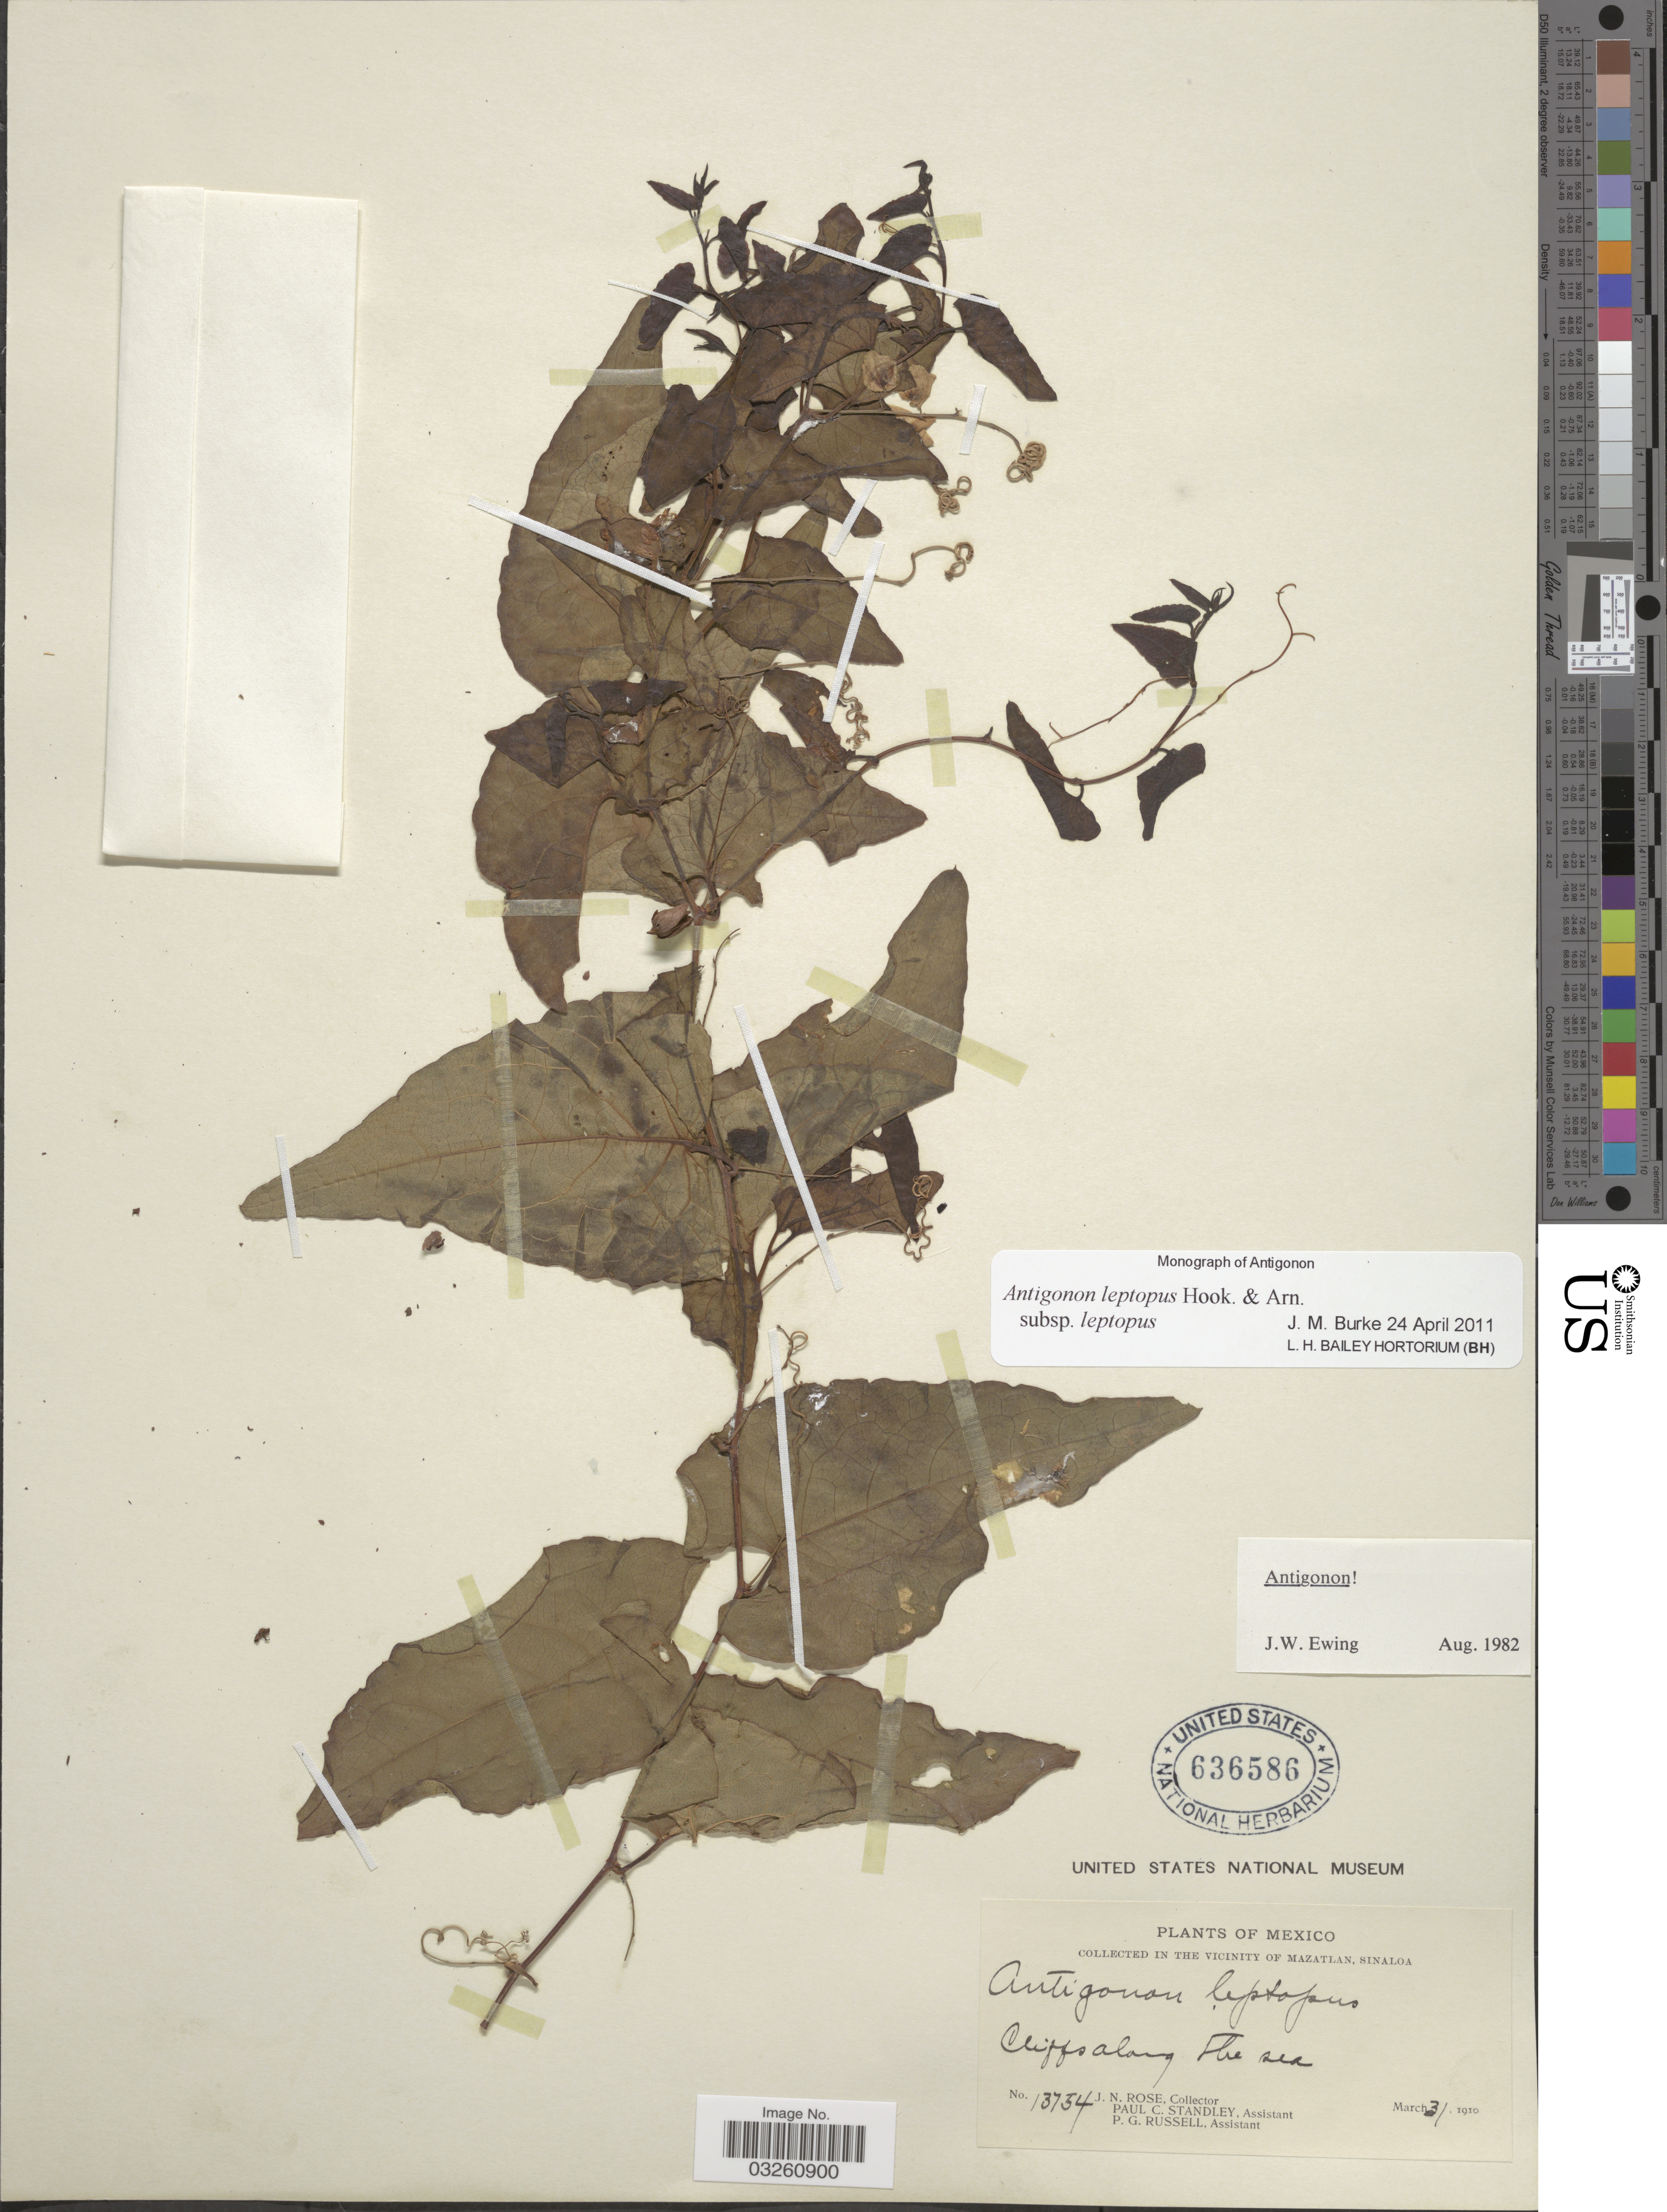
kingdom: Plantae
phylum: Tracheophyta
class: Magnoliopsida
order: Caryophyllales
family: Polygonaceae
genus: Antigonon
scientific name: Antigonon leptopus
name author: Hook. & Arn.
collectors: J. N. Rose, P. C. Standley & P. G. Russell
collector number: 13754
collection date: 1910-03-31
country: Mexico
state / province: Sinaloa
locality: In the vicinity of Mazatlan. Cliffs along the sea.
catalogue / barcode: US 636586